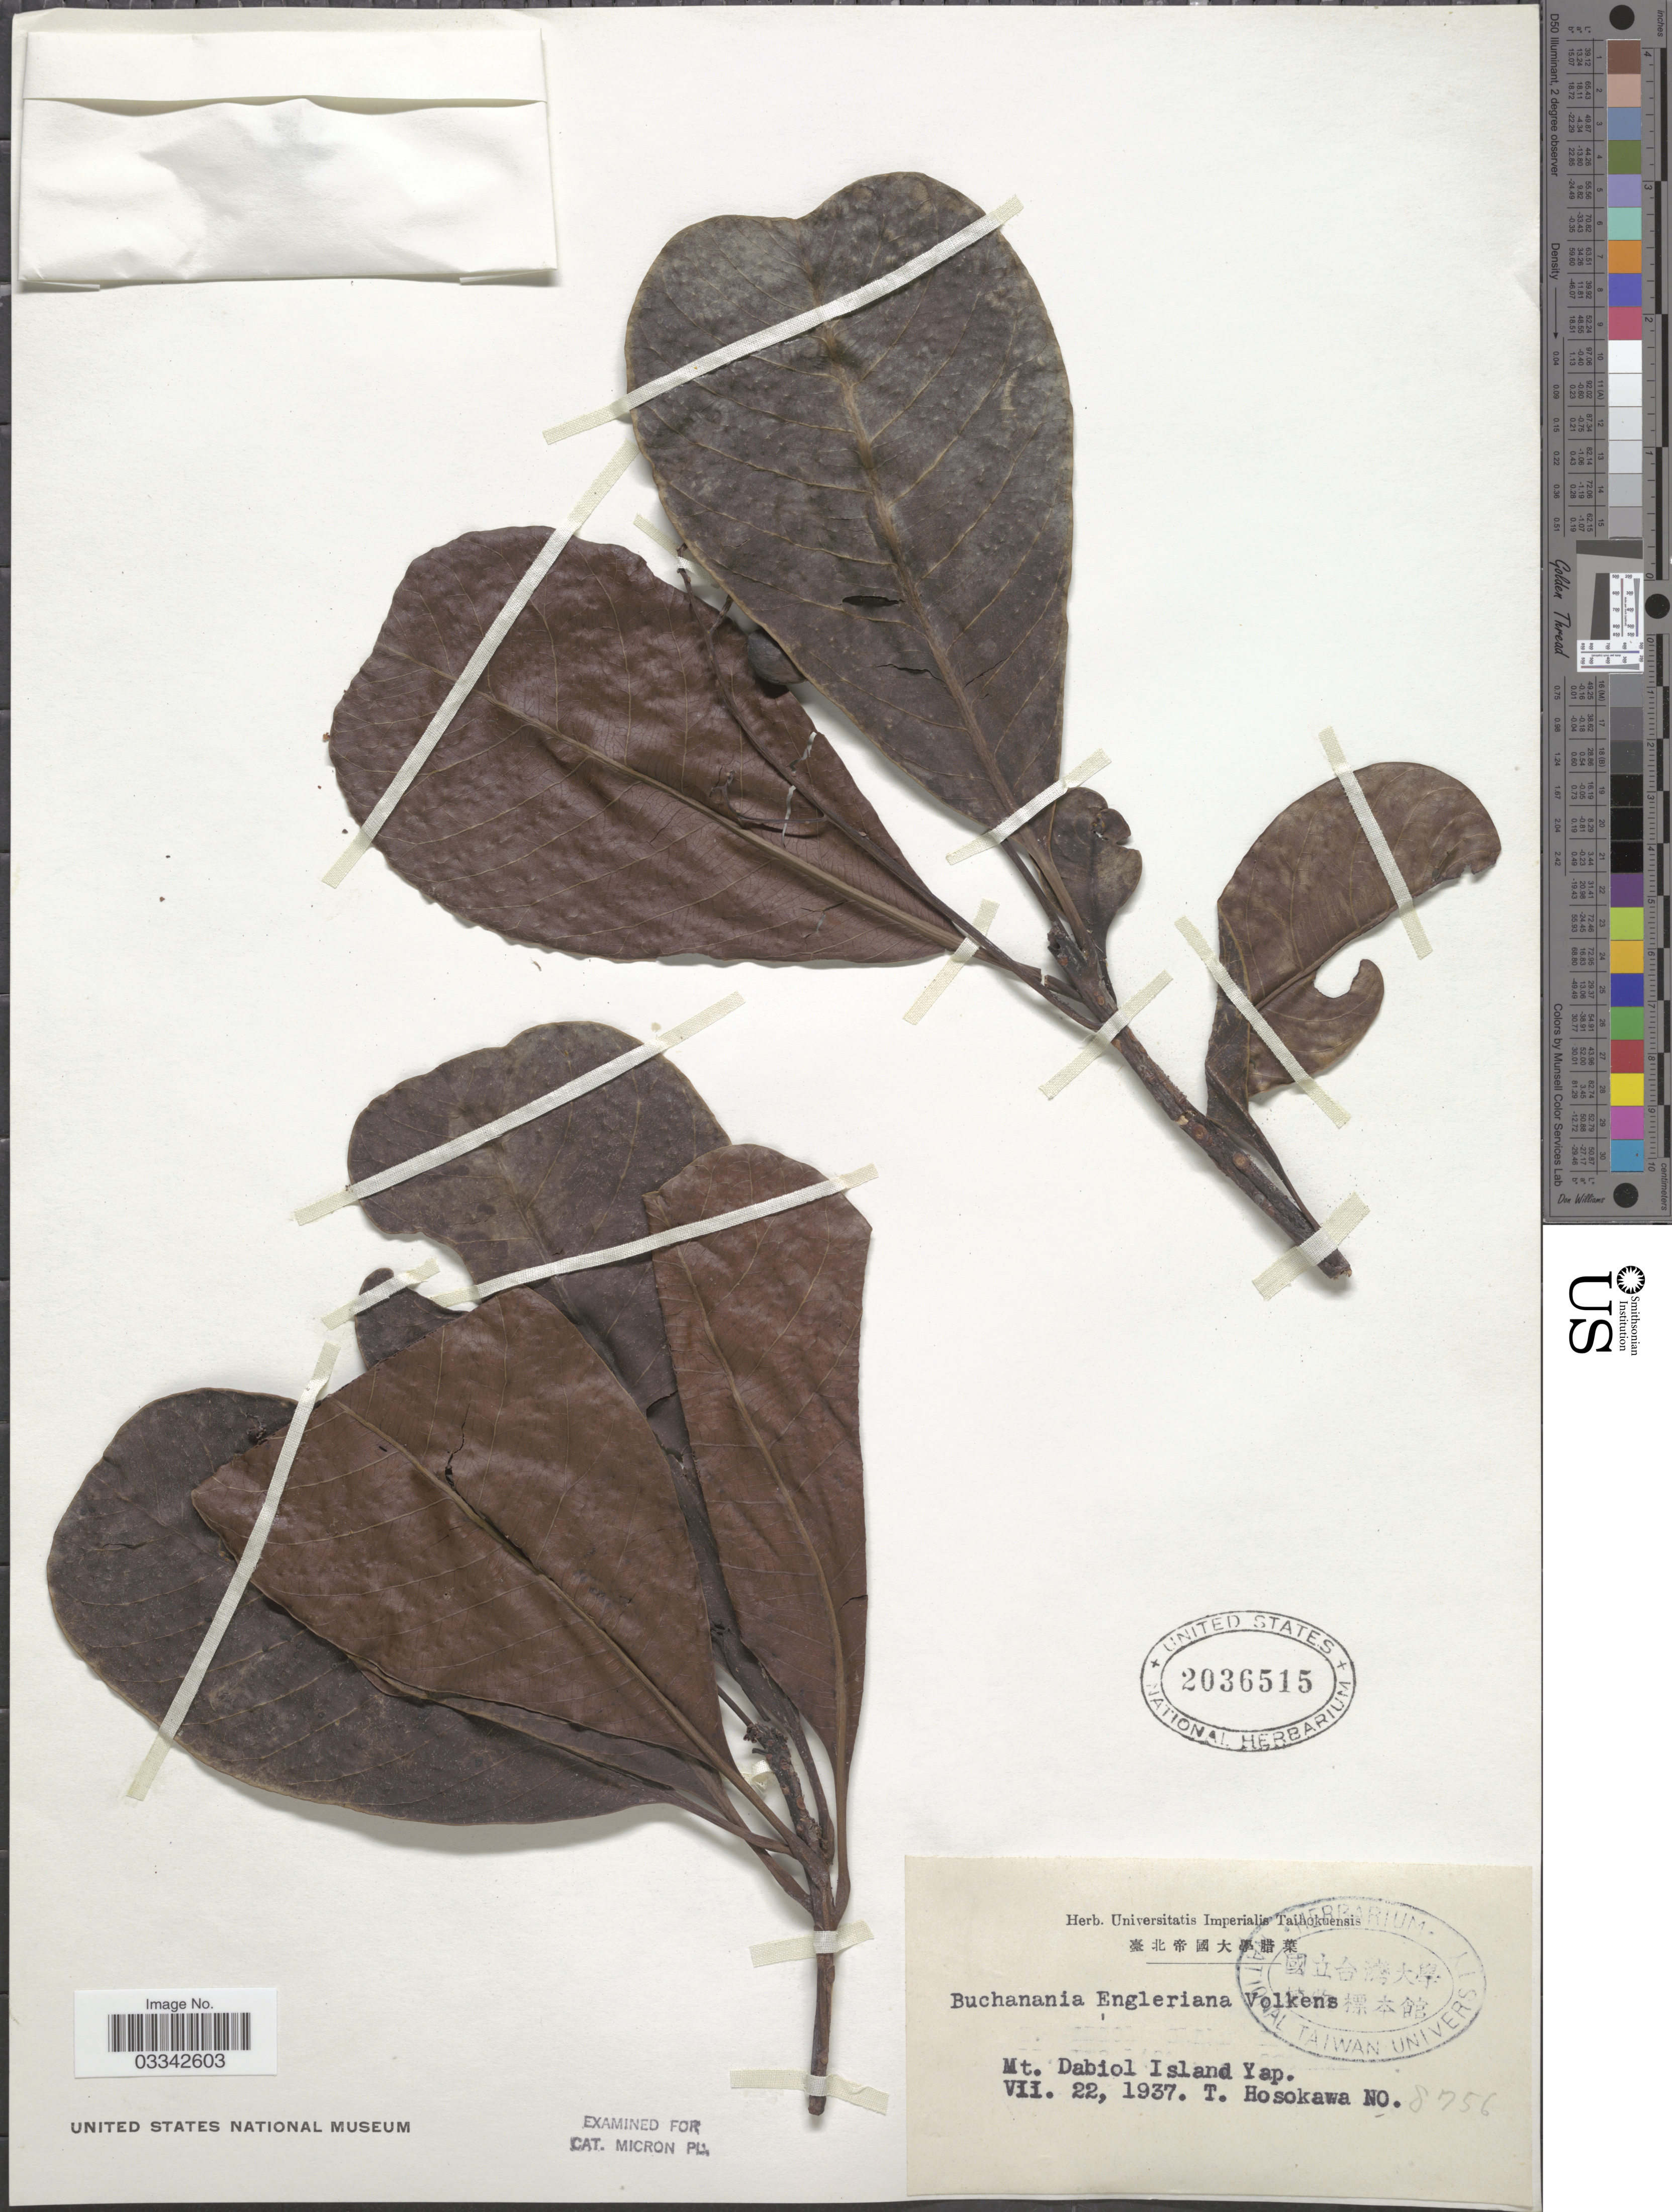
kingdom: Plantae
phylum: Tracheophyta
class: Magnoliopsida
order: Sapindales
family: Anacardiaceae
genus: Buchanania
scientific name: Buchanania engleriana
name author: Volkens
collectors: T. Hosokawa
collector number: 8756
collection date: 1937-07-22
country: Micronesia, Federated States of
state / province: Yap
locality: Mt. Dabiol Island Yap.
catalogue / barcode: US 2036515